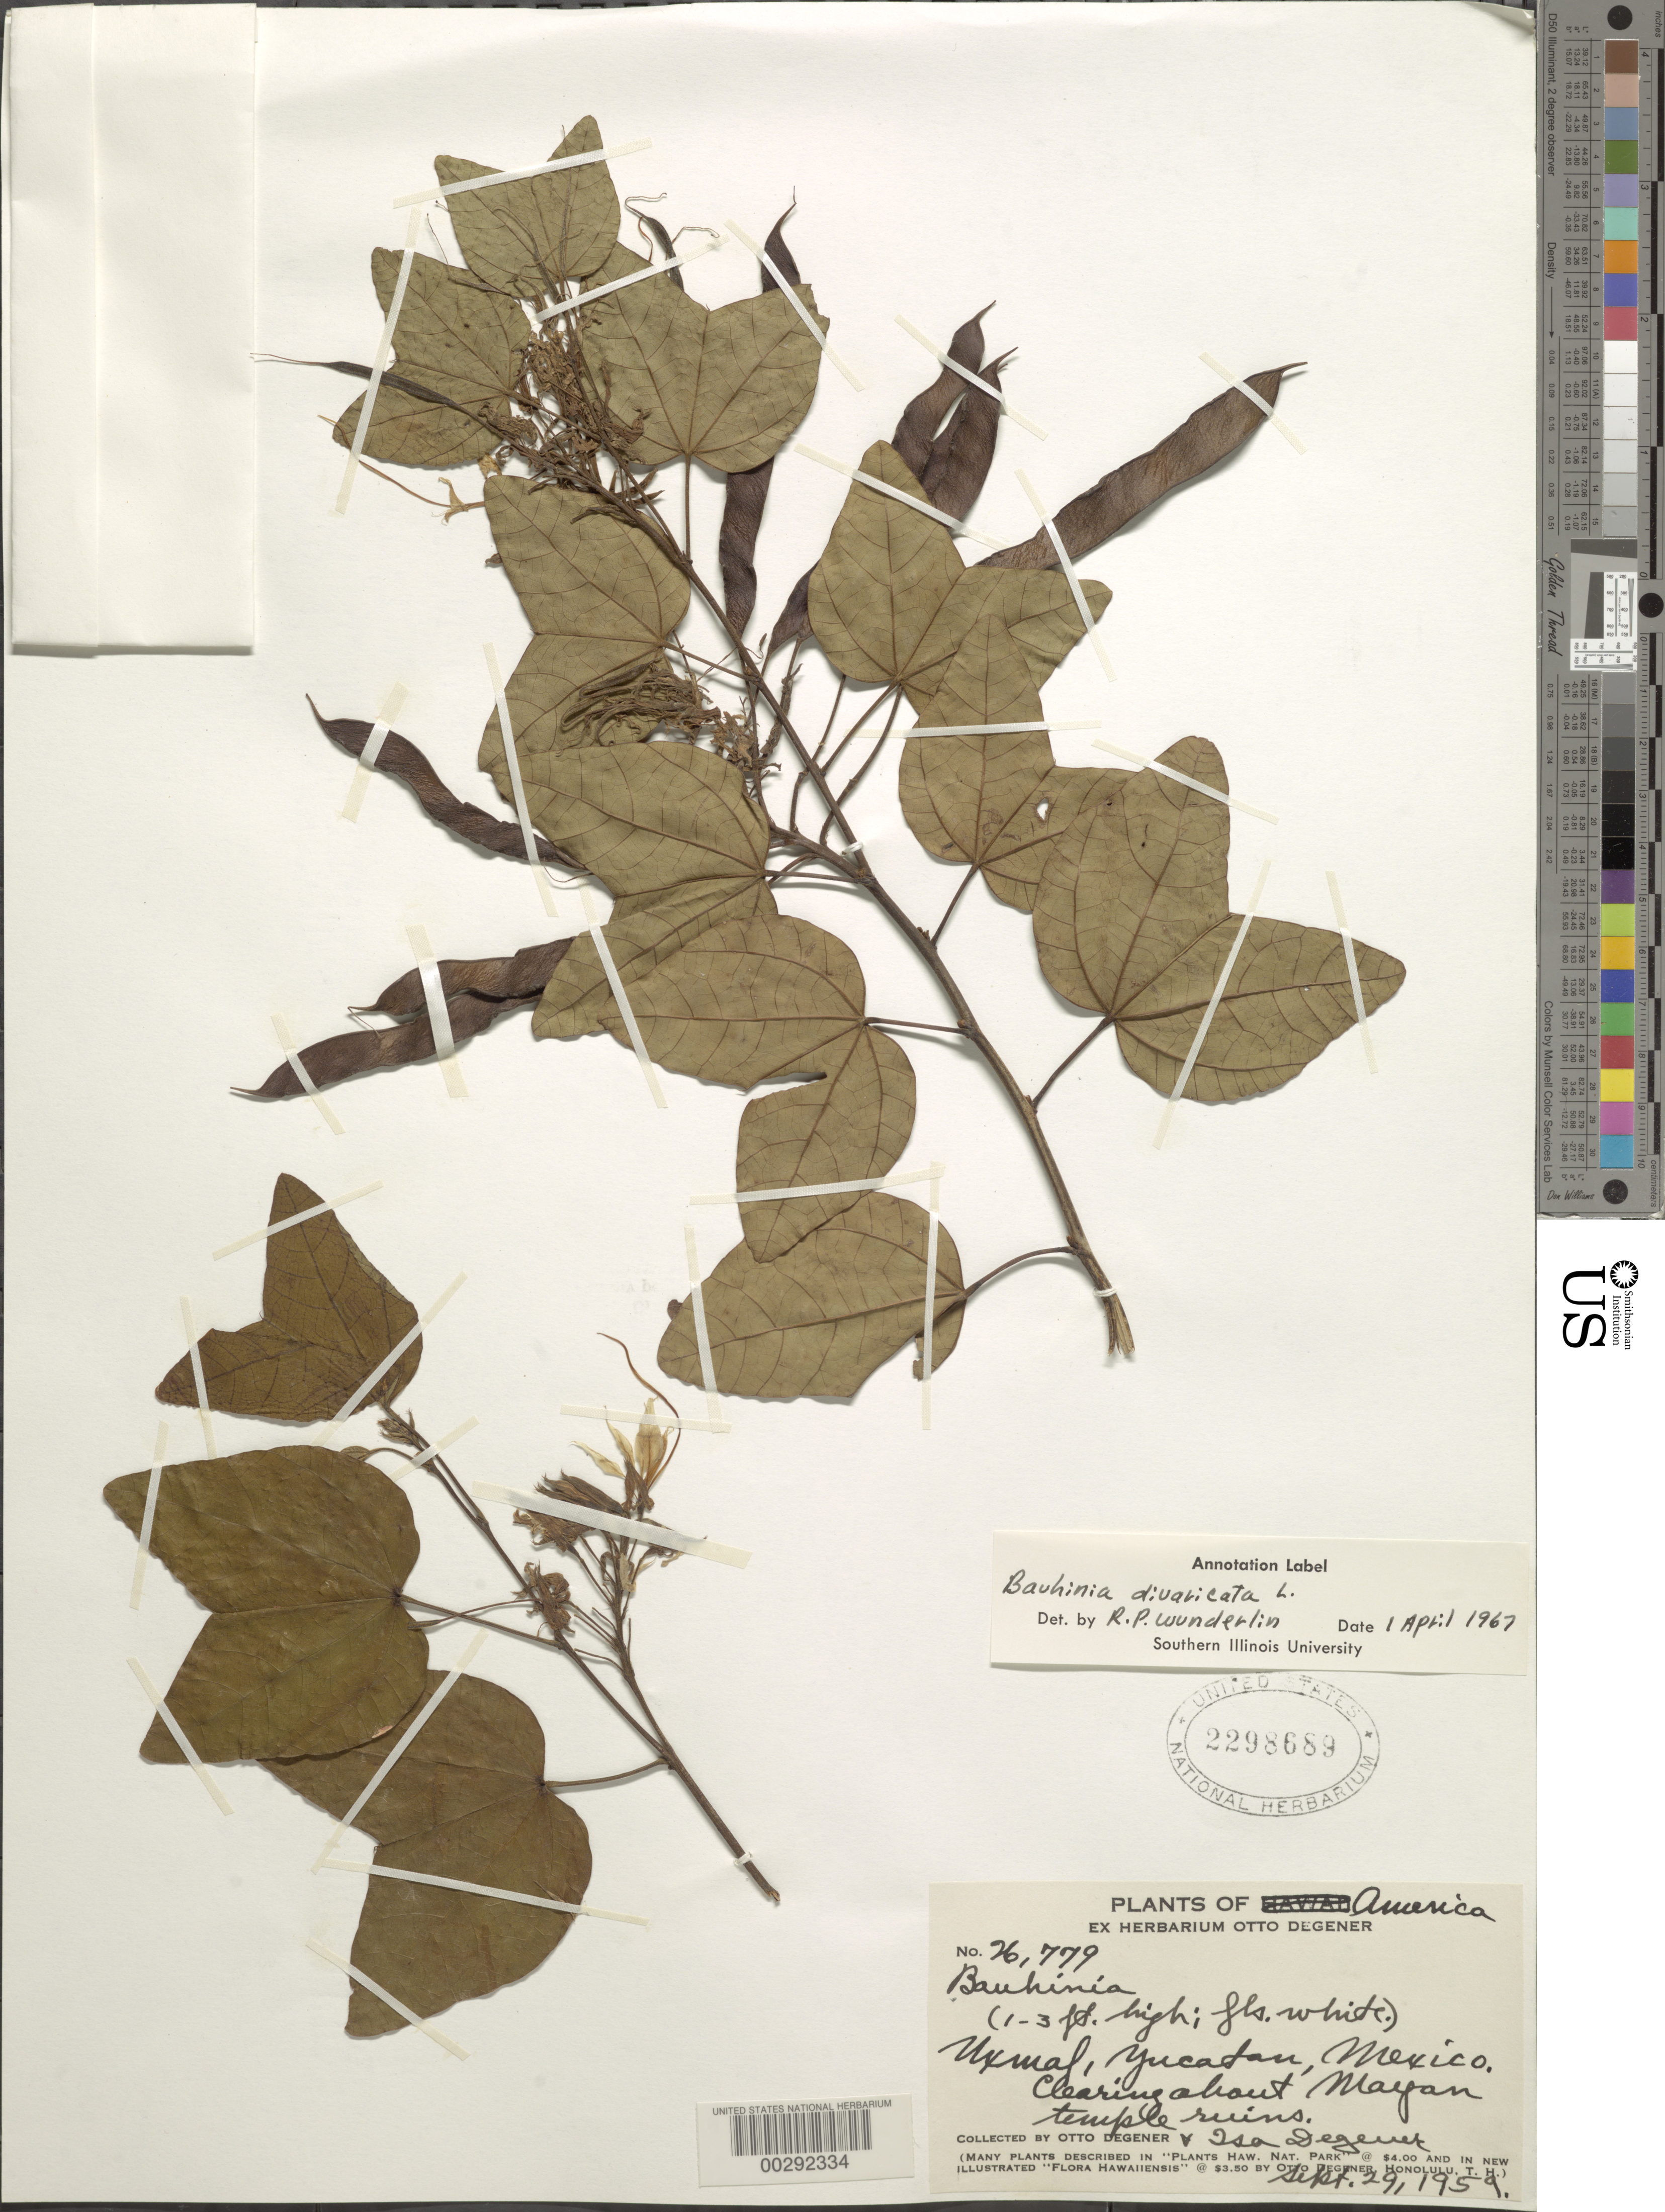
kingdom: Plantae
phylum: Tracheophyta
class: Magnoliopsida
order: Fabales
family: Fabaceae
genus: Bauhinia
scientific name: Bauhinia divaricata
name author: L.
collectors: O. Degener & I. Degener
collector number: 26779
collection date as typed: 29 Sep 1959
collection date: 1959-09-29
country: Mexico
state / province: Yucatán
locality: Uxmal, clearing about mayan temple ruins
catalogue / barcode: US 2298689